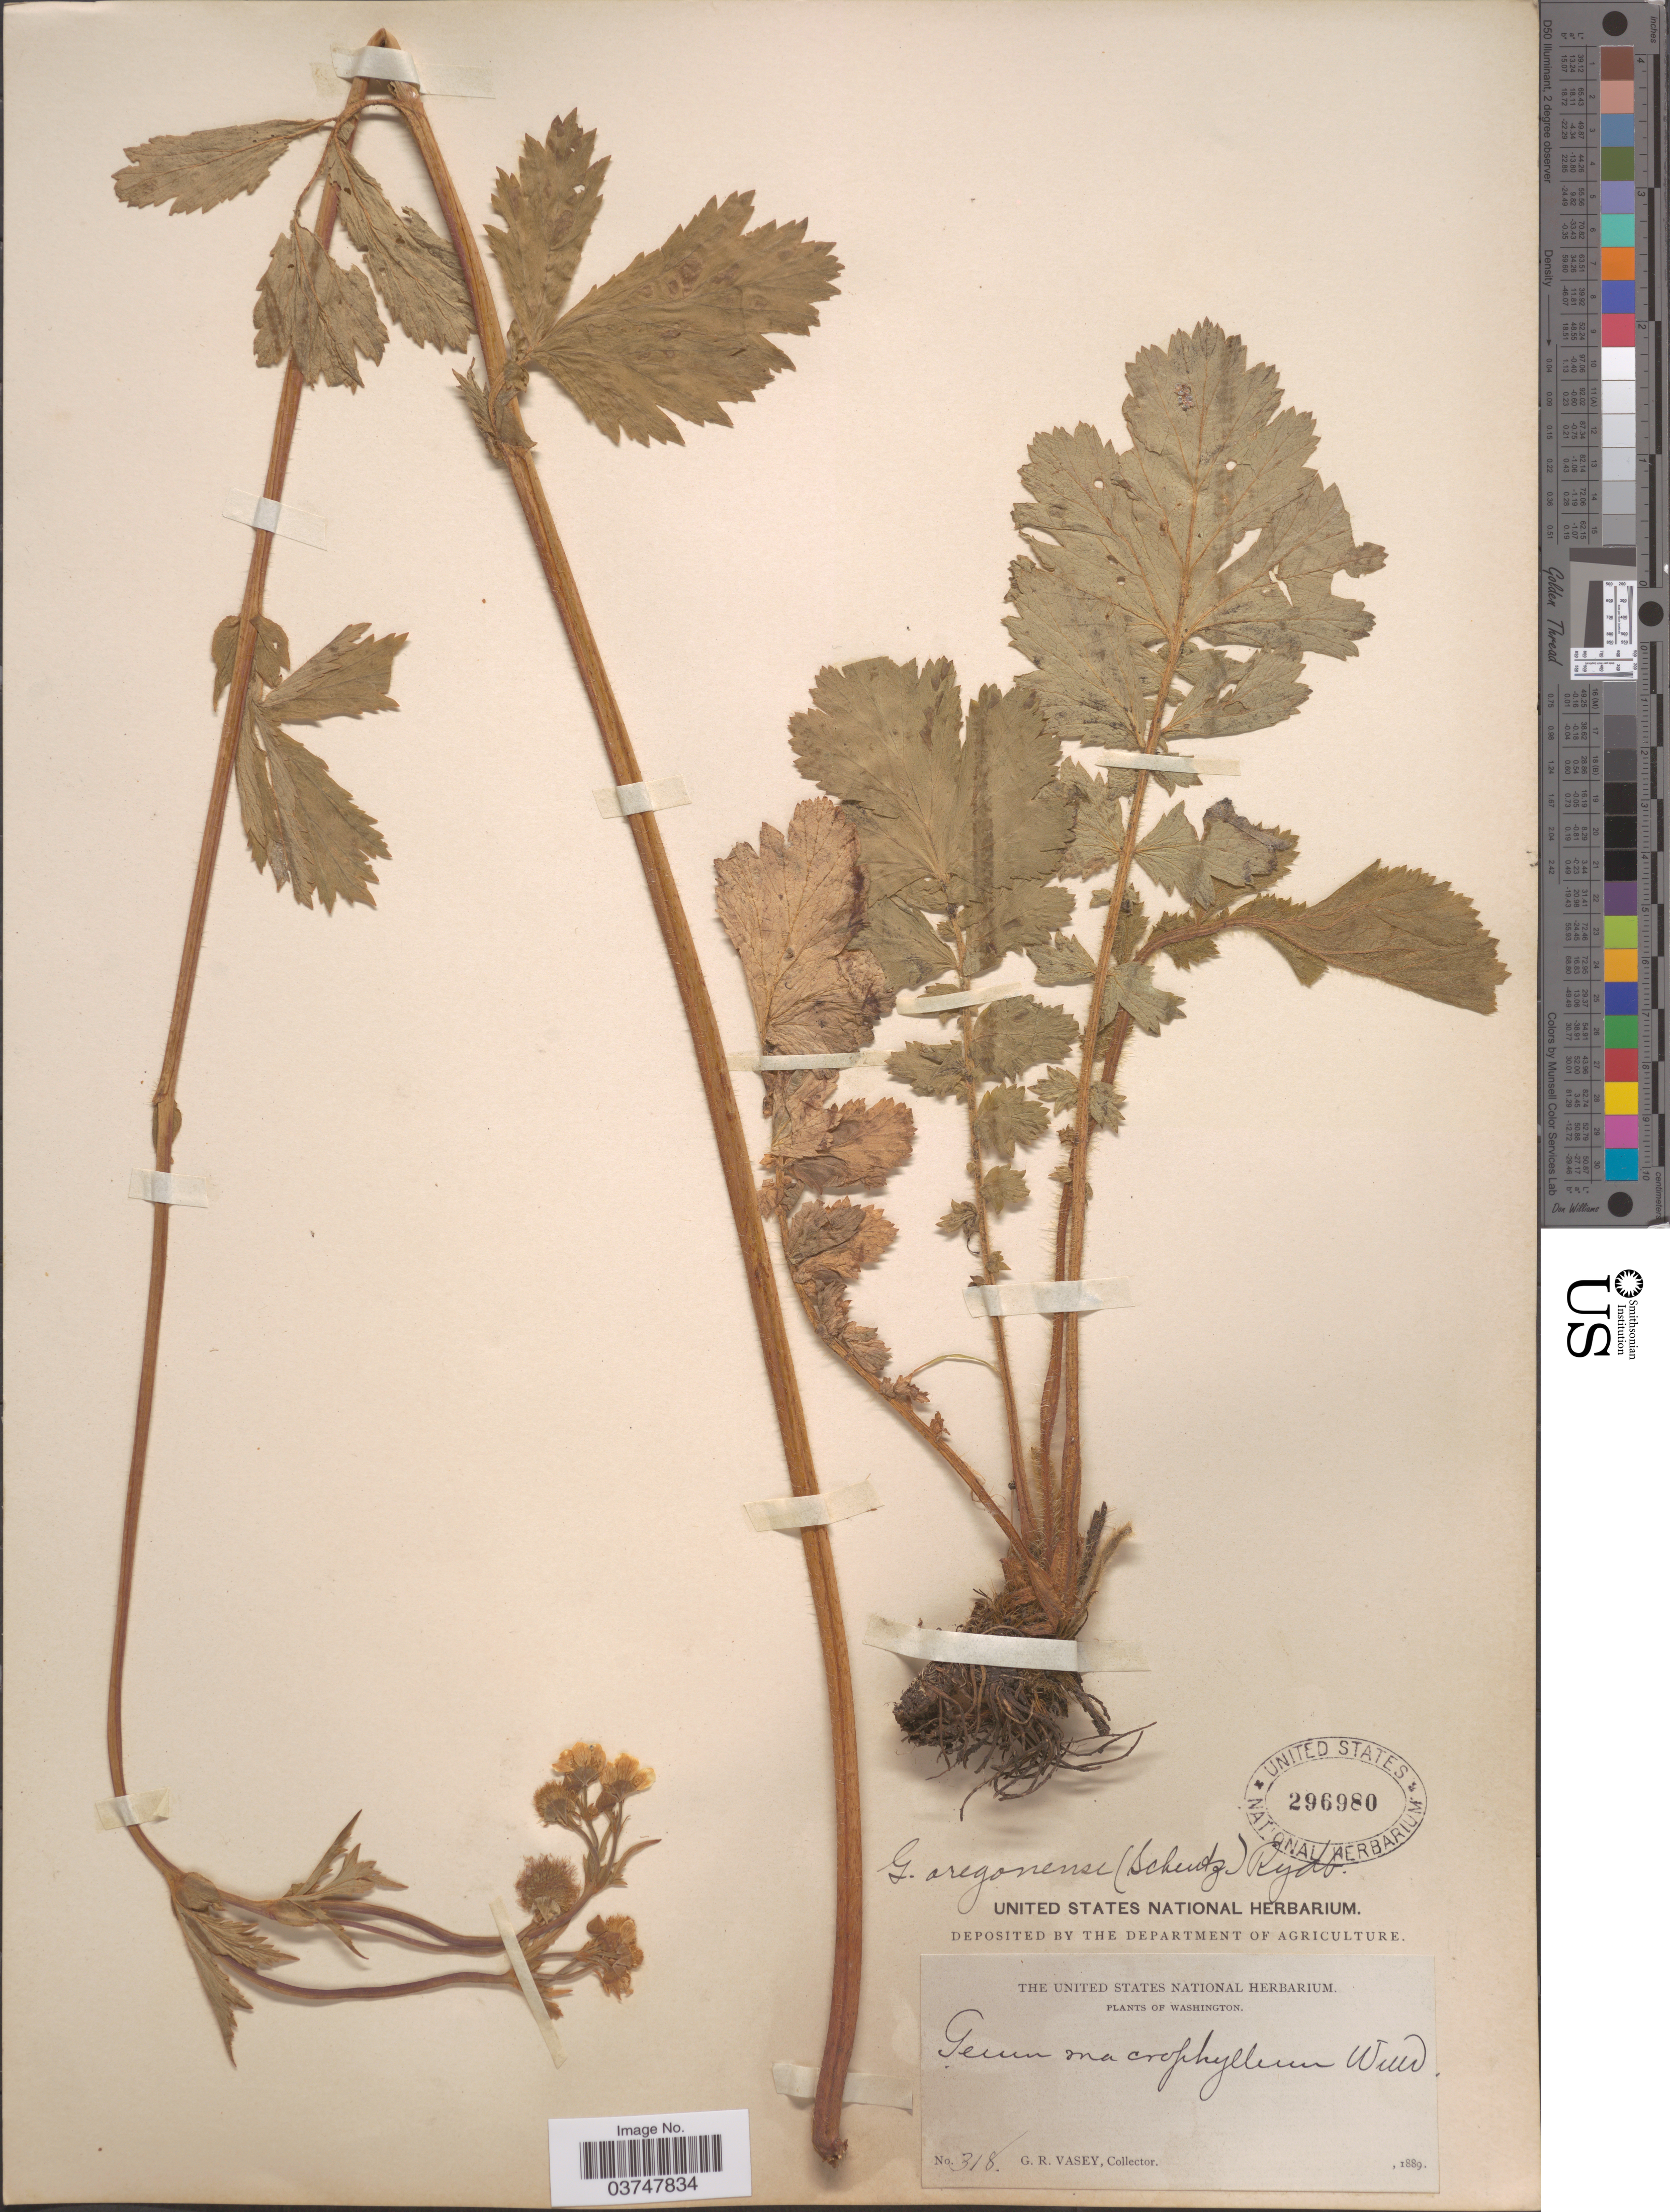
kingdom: Plantae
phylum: Tracheophyta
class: Magnoliopsida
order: Rosales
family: Rosaceae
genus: Geum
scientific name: Geum oregonense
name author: Rydb.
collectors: G. R. Vasey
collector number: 318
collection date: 1889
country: United States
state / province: Washington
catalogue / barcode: US 296980